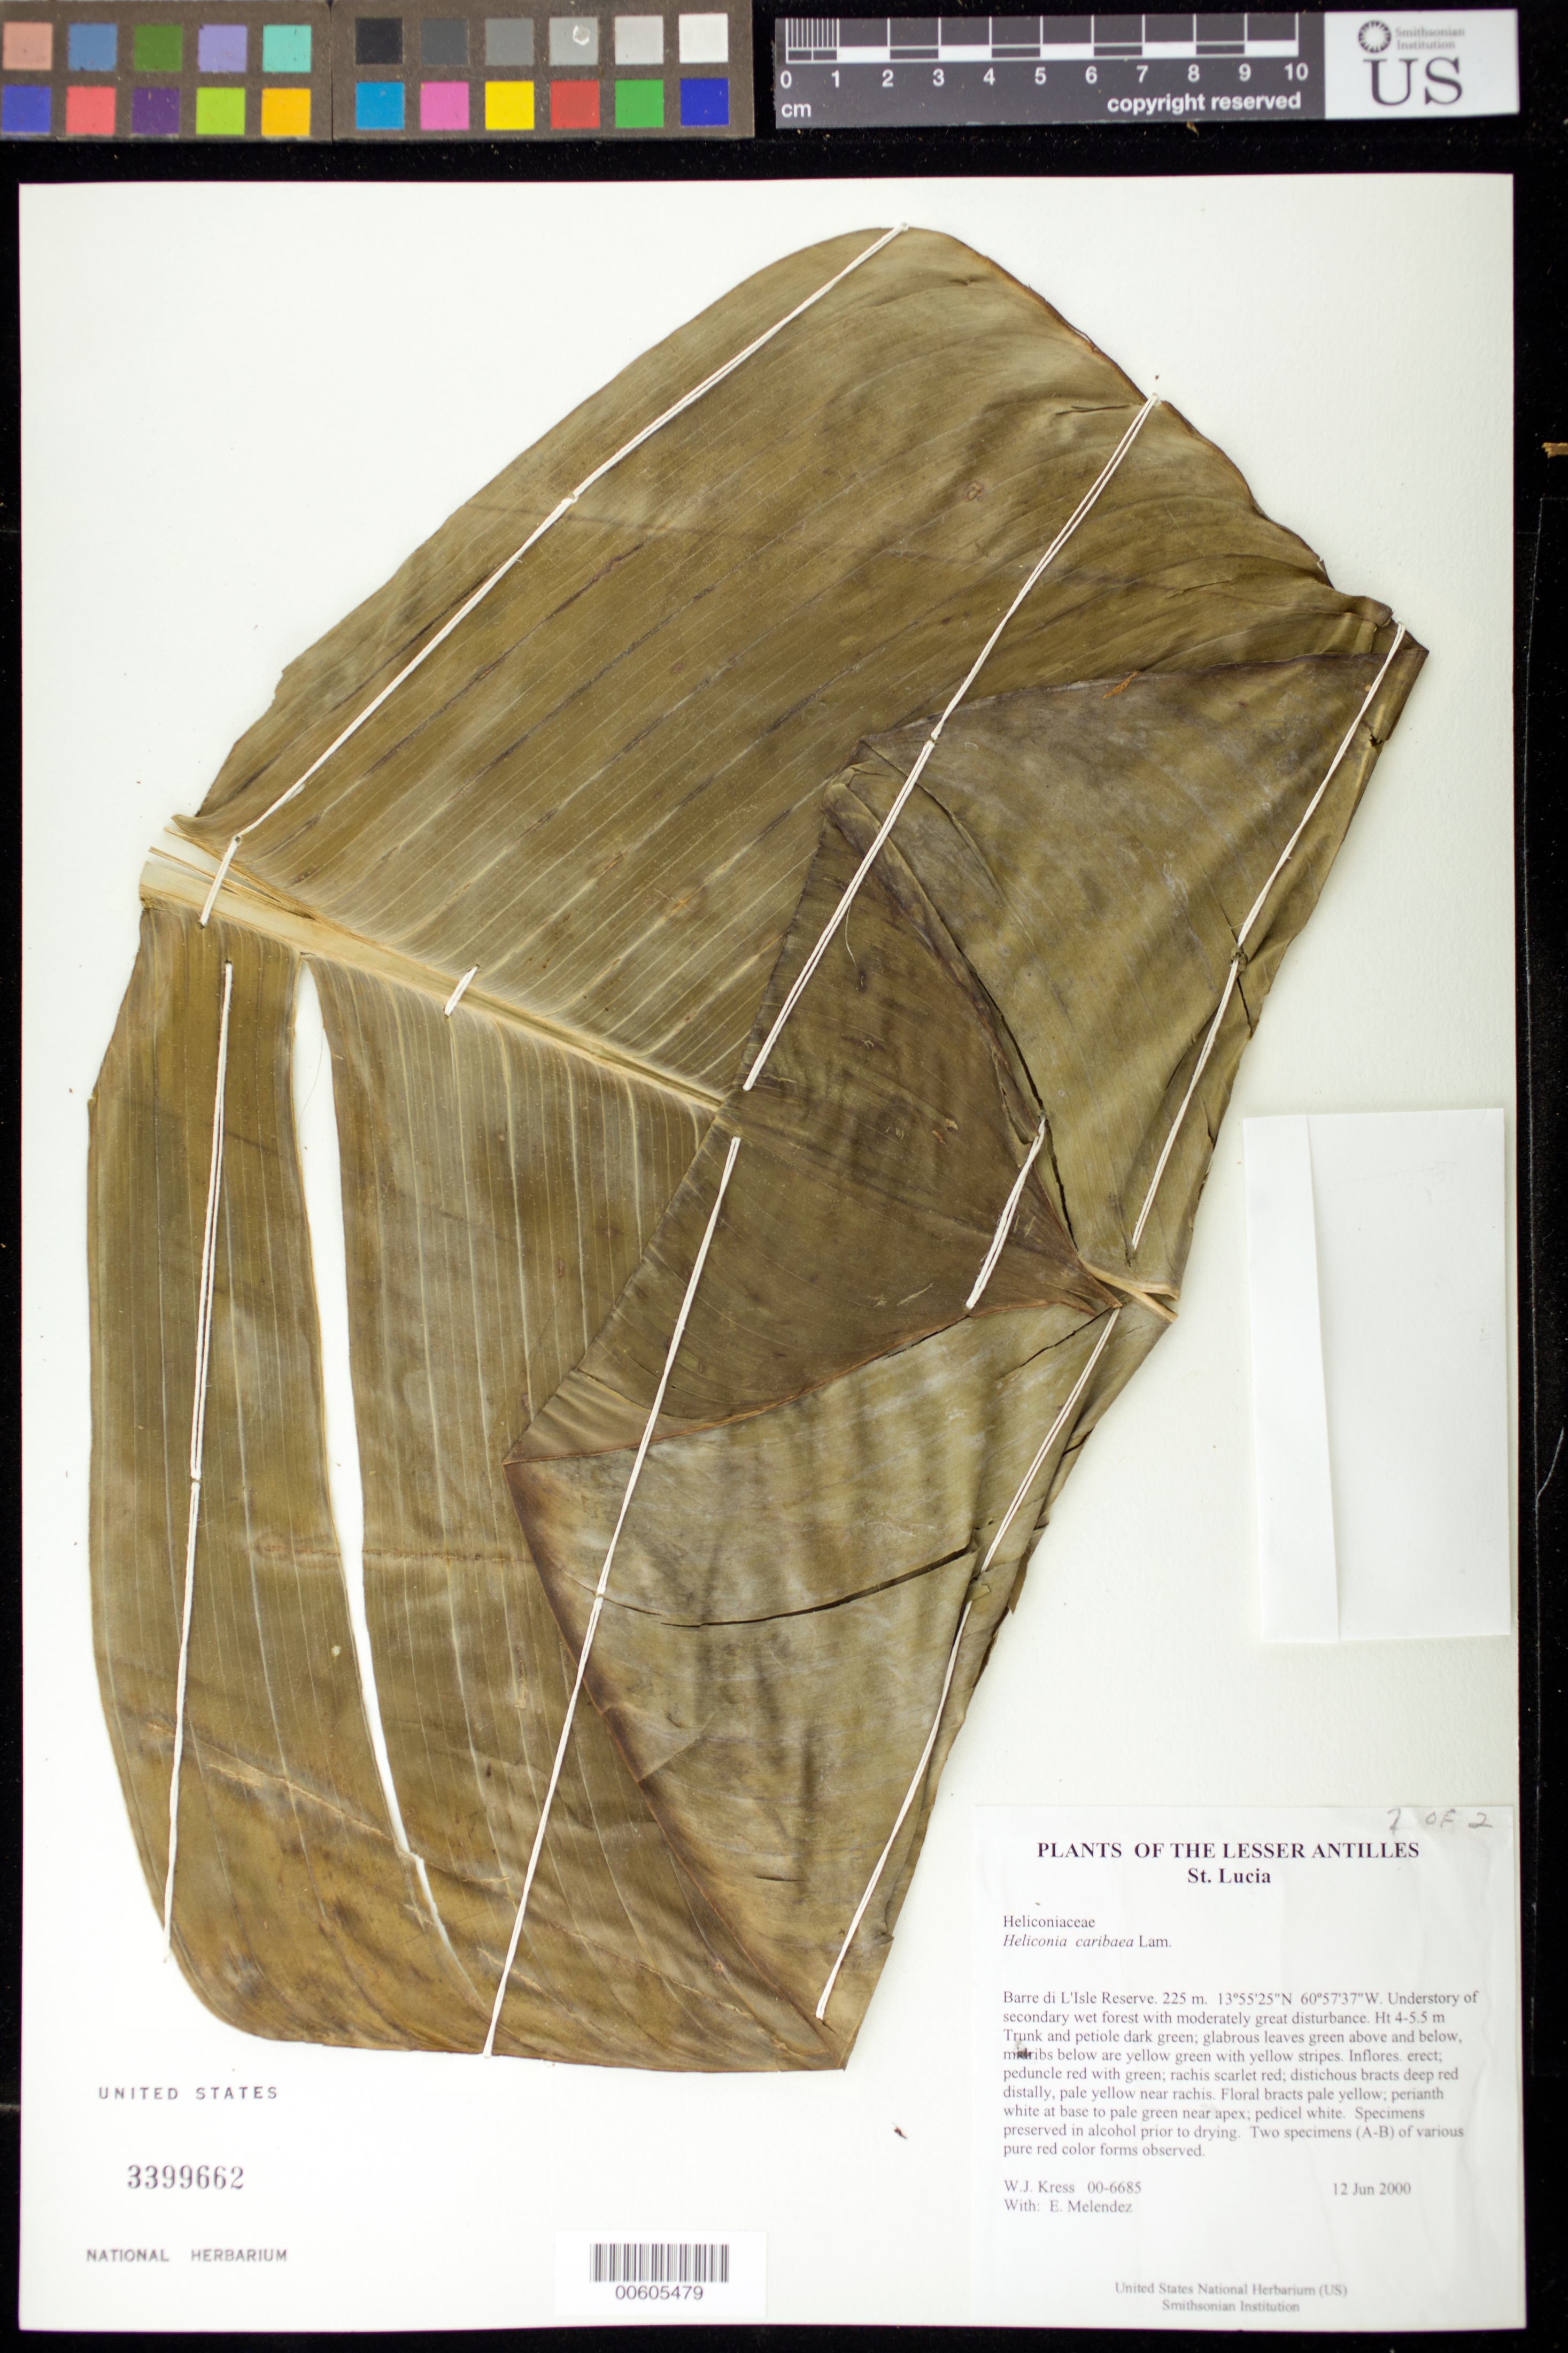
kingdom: Plantae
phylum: Tracheophyta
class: Liliopsida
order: Zingiberales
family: Heliconiaceae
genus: Heliconia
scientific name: Heliconia caribaea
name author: Lam.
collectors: W. J. Kress & E. Meléndez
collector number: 00-6685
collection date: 2000-06-12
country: St. Lucia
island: St. Lucia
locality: Barre di L'Isle Reserve.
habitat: Understory of secondary wet forest with moderately great disturbance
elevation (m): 225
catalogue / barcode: US 3399662